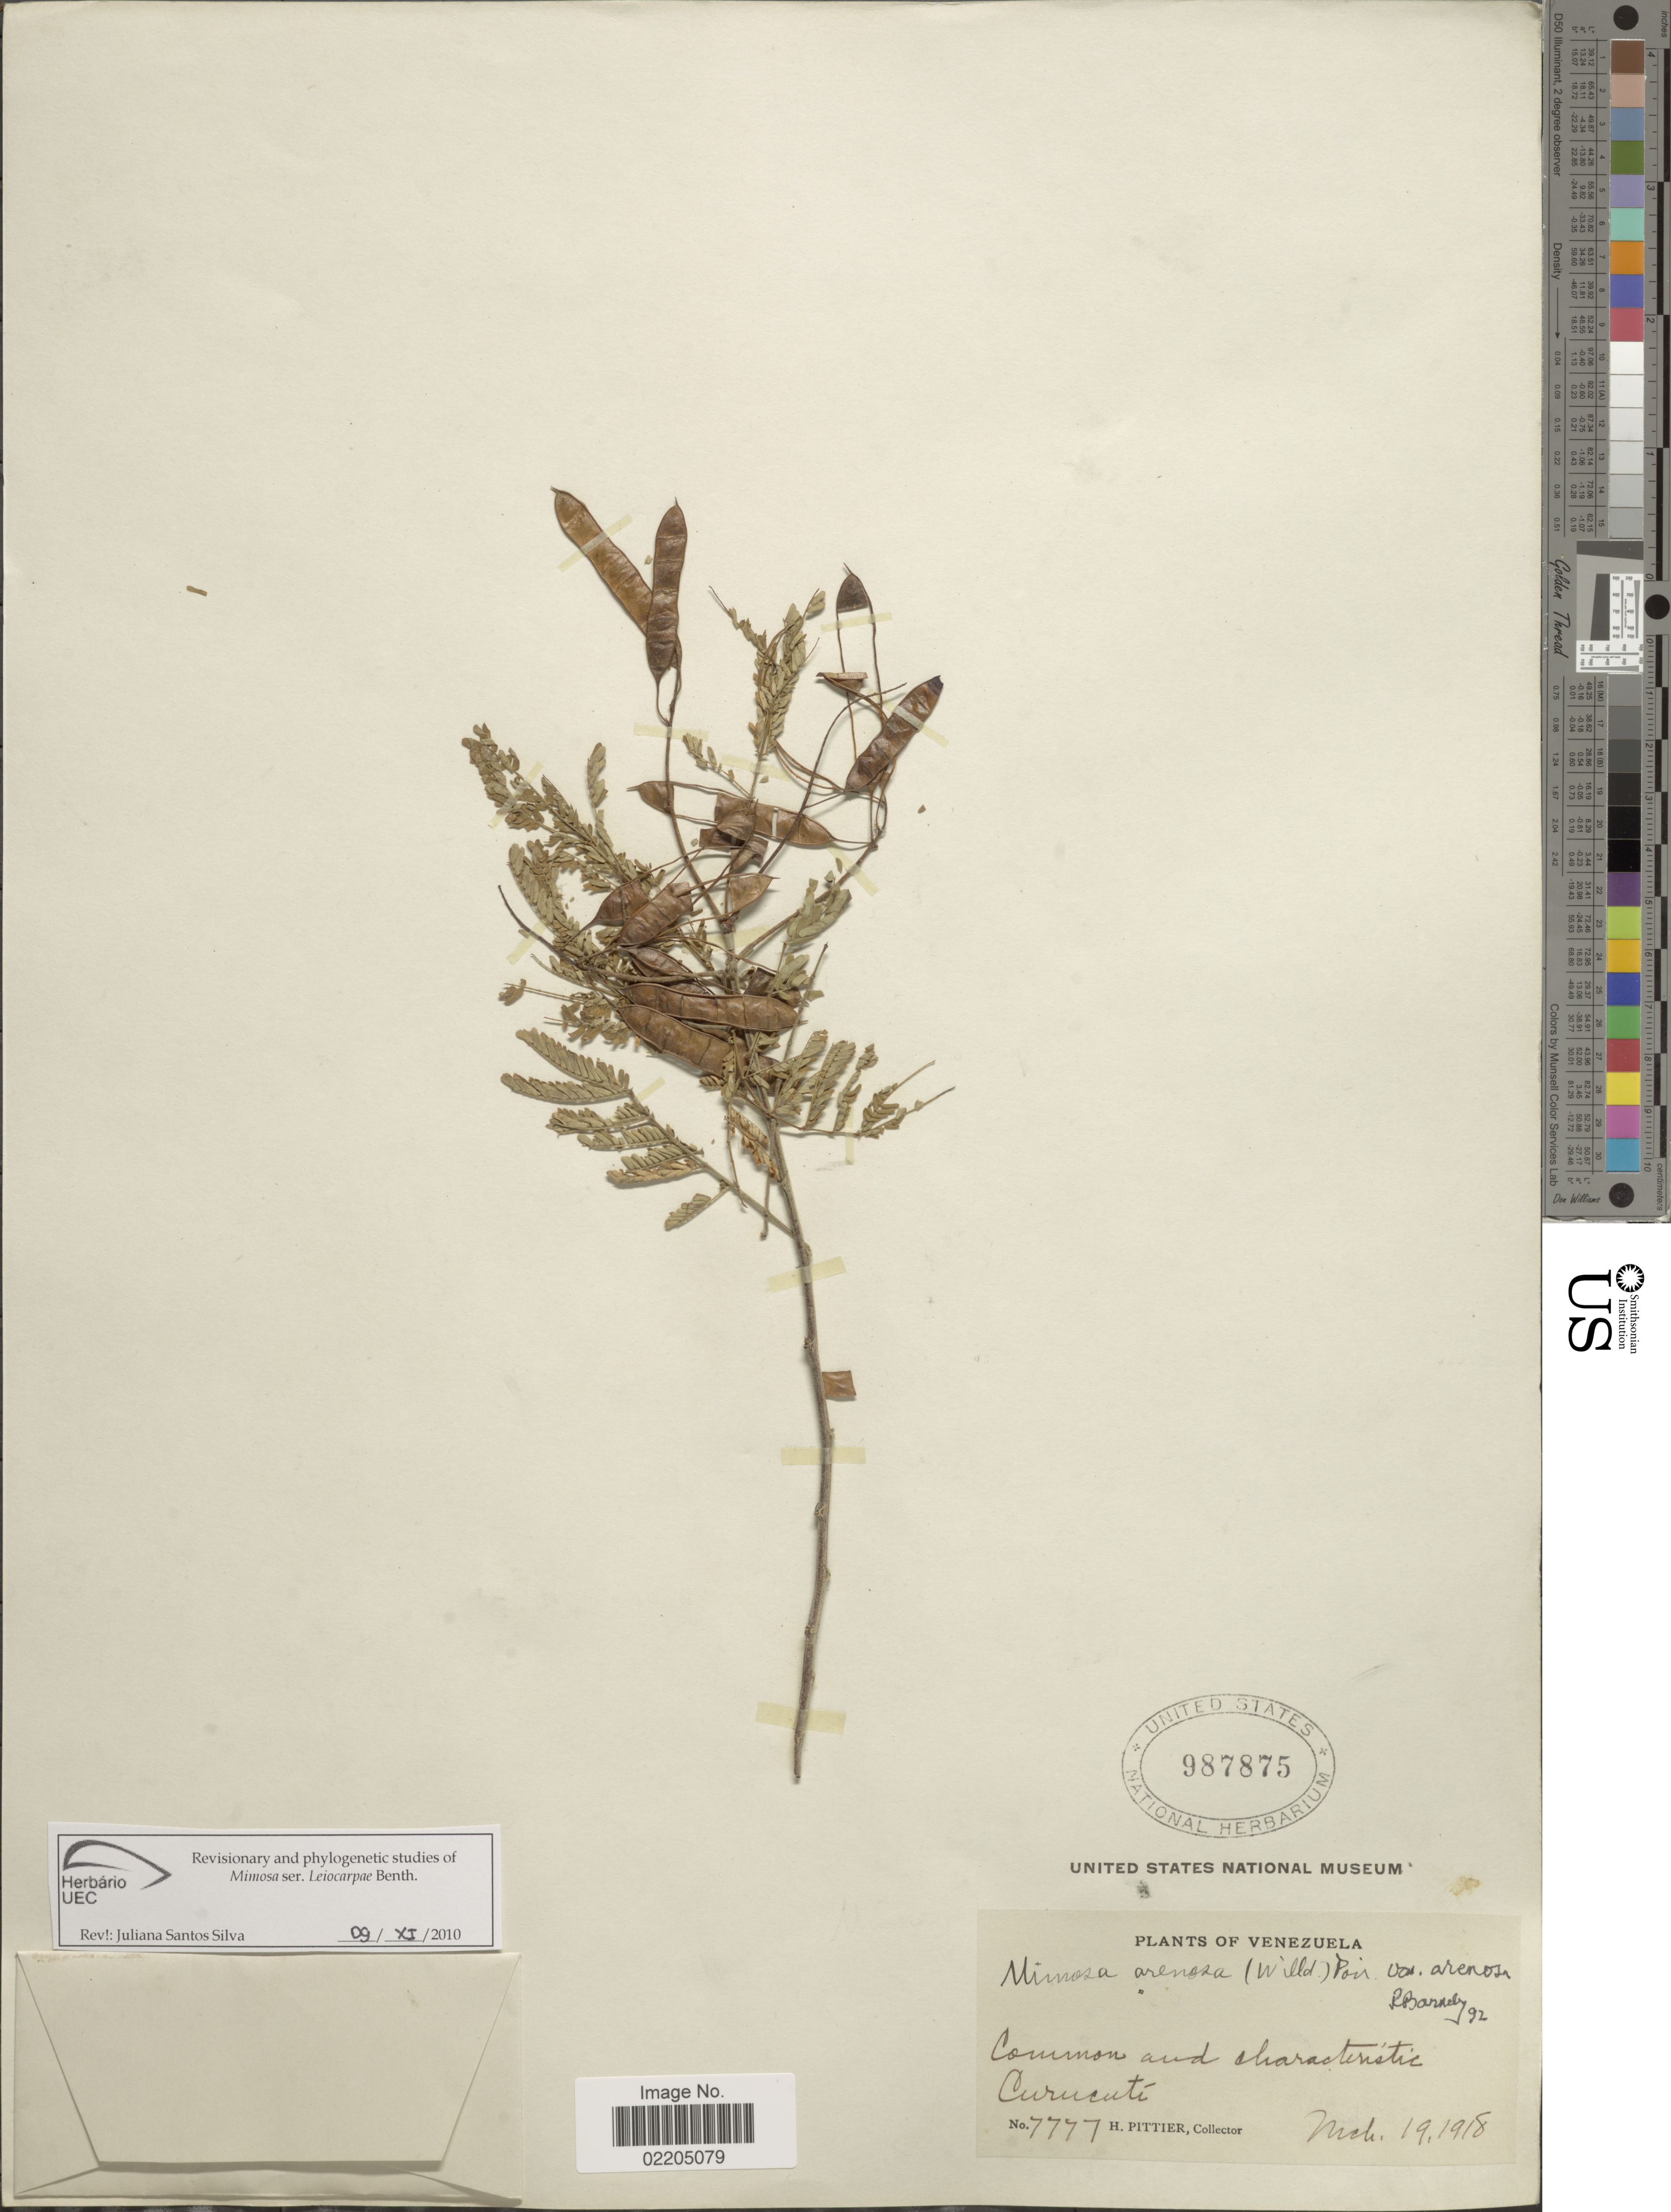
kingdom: Plantae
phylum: Tracheophyta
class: Magnoliopsida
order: Fabales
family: Fabaceae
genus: Mimosa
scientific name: Mimosa arenosa var. arenosa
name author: (Willd.) Poir.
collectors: H. F. Pittier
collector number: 7777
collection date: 1918-03-19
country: Venezuela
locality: Curucuti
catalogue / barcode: US 987875